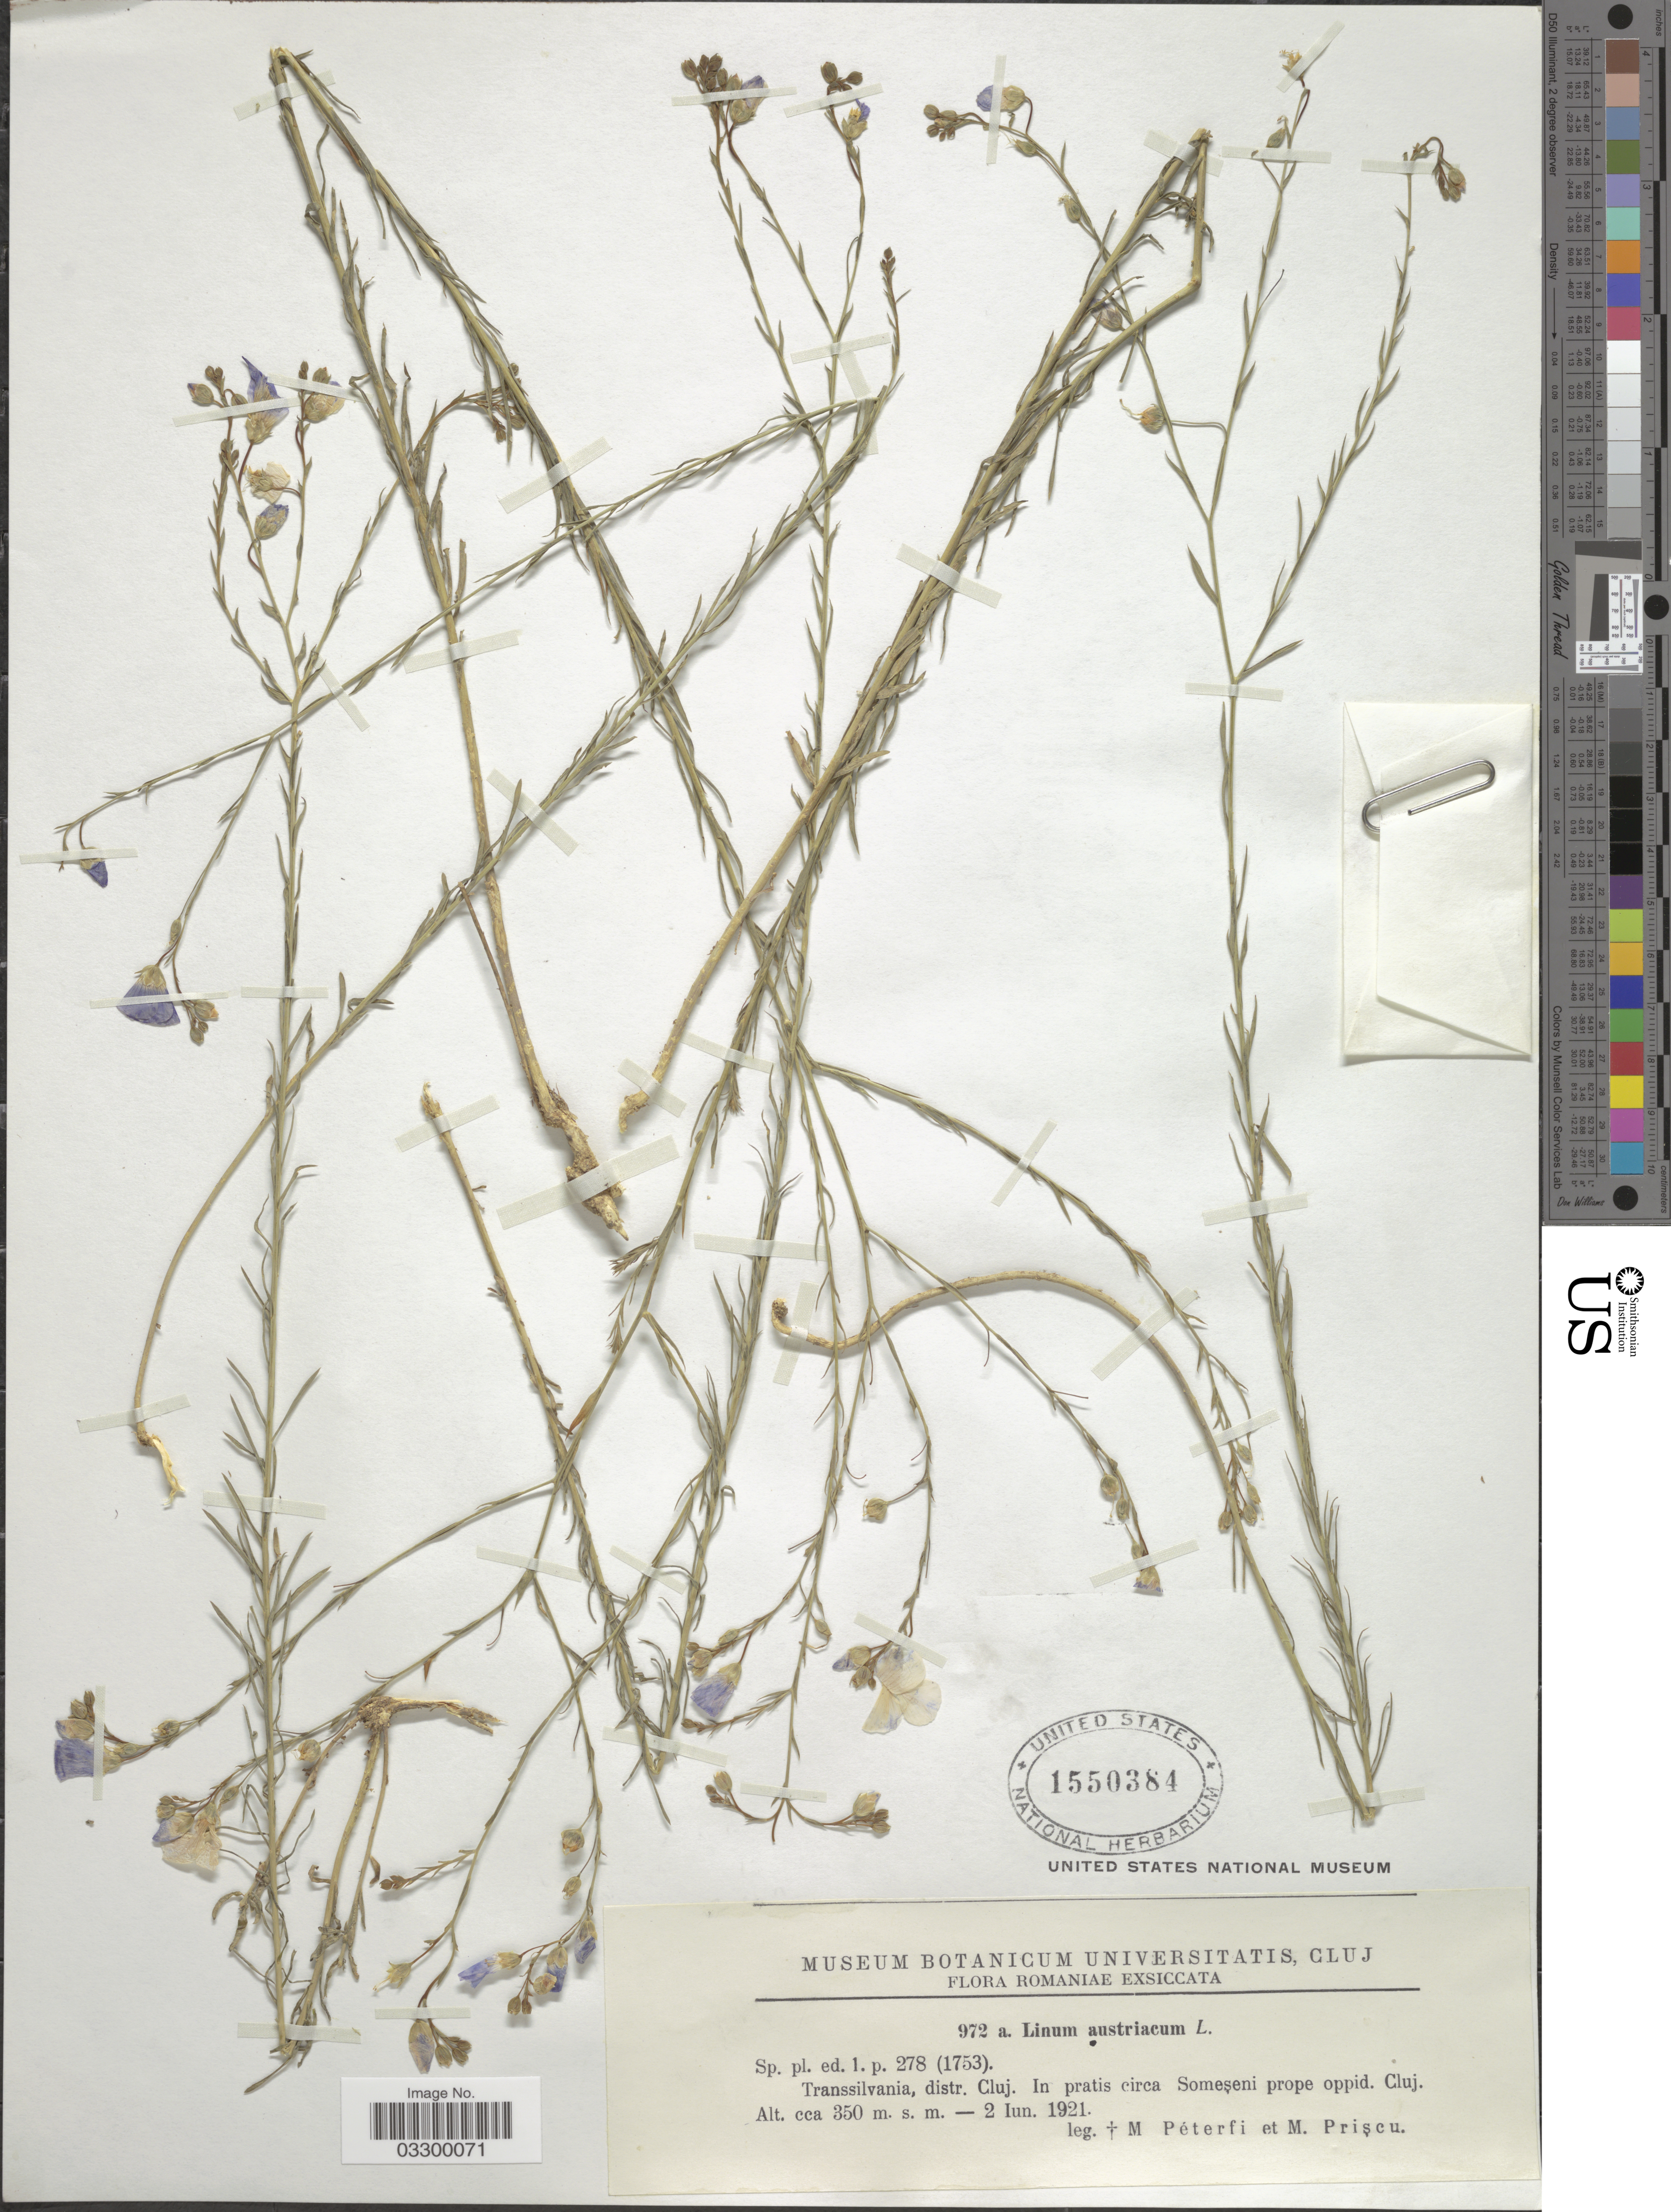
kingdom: Plantae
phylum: Tracheophyta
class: Magnoliopsida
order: Malpighiales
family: Linaceae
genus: Linum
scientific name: Linum austriacum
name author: L.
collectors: M. Péterfi & M. Priscu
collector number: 972a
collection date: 1921-06-02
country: Romania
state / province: Cluj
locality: Transsilvania, distr. Cluj. In pratis circa Someseni prope oppid. Cluj.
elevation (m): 350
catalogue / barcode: US 1550384